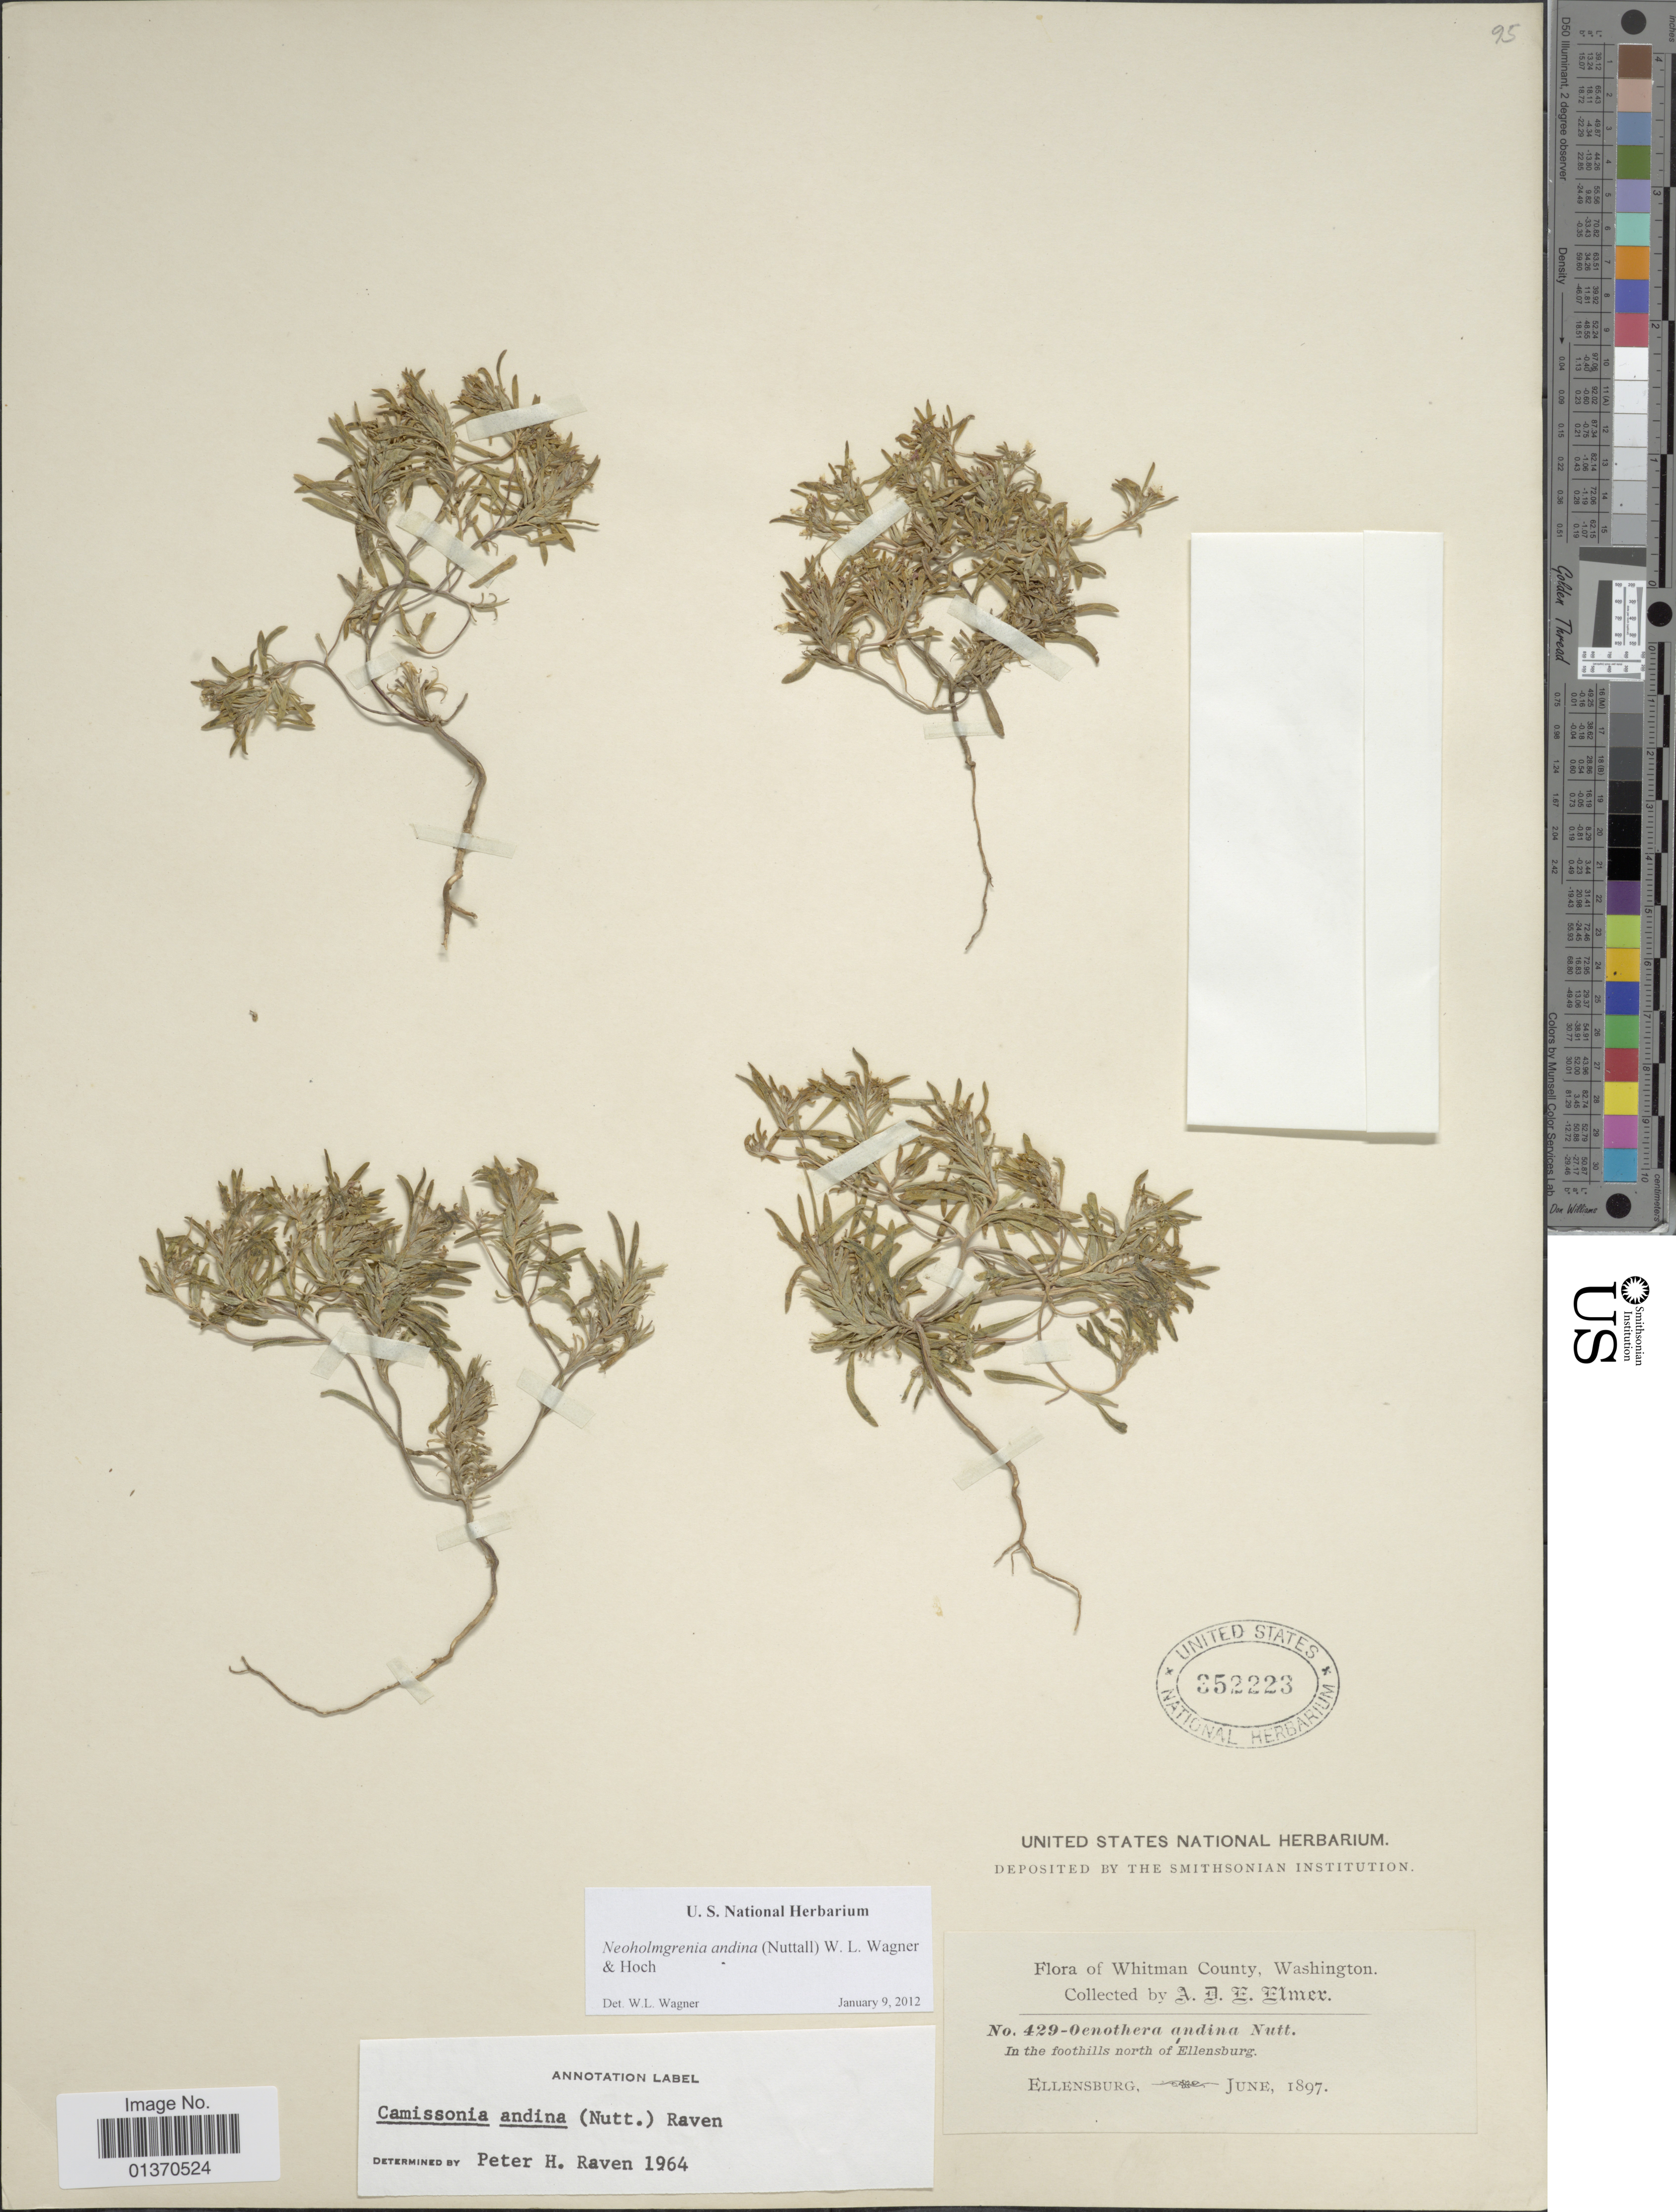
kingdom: Plantae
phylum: Tracheophyta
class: Magnoliopsida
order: Myrtales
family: Onagraceae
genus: Neoholmgrenia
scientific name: Neoholmgrenia andina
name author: (Nutt.) W.L. Wagner & Hoch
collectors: A. D. E. Elmer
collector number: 429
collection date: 1897-06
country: United States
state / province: Washington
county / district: Whitman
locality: Whitman County, in the foothills north of Ellensburg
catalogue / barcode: US 352223